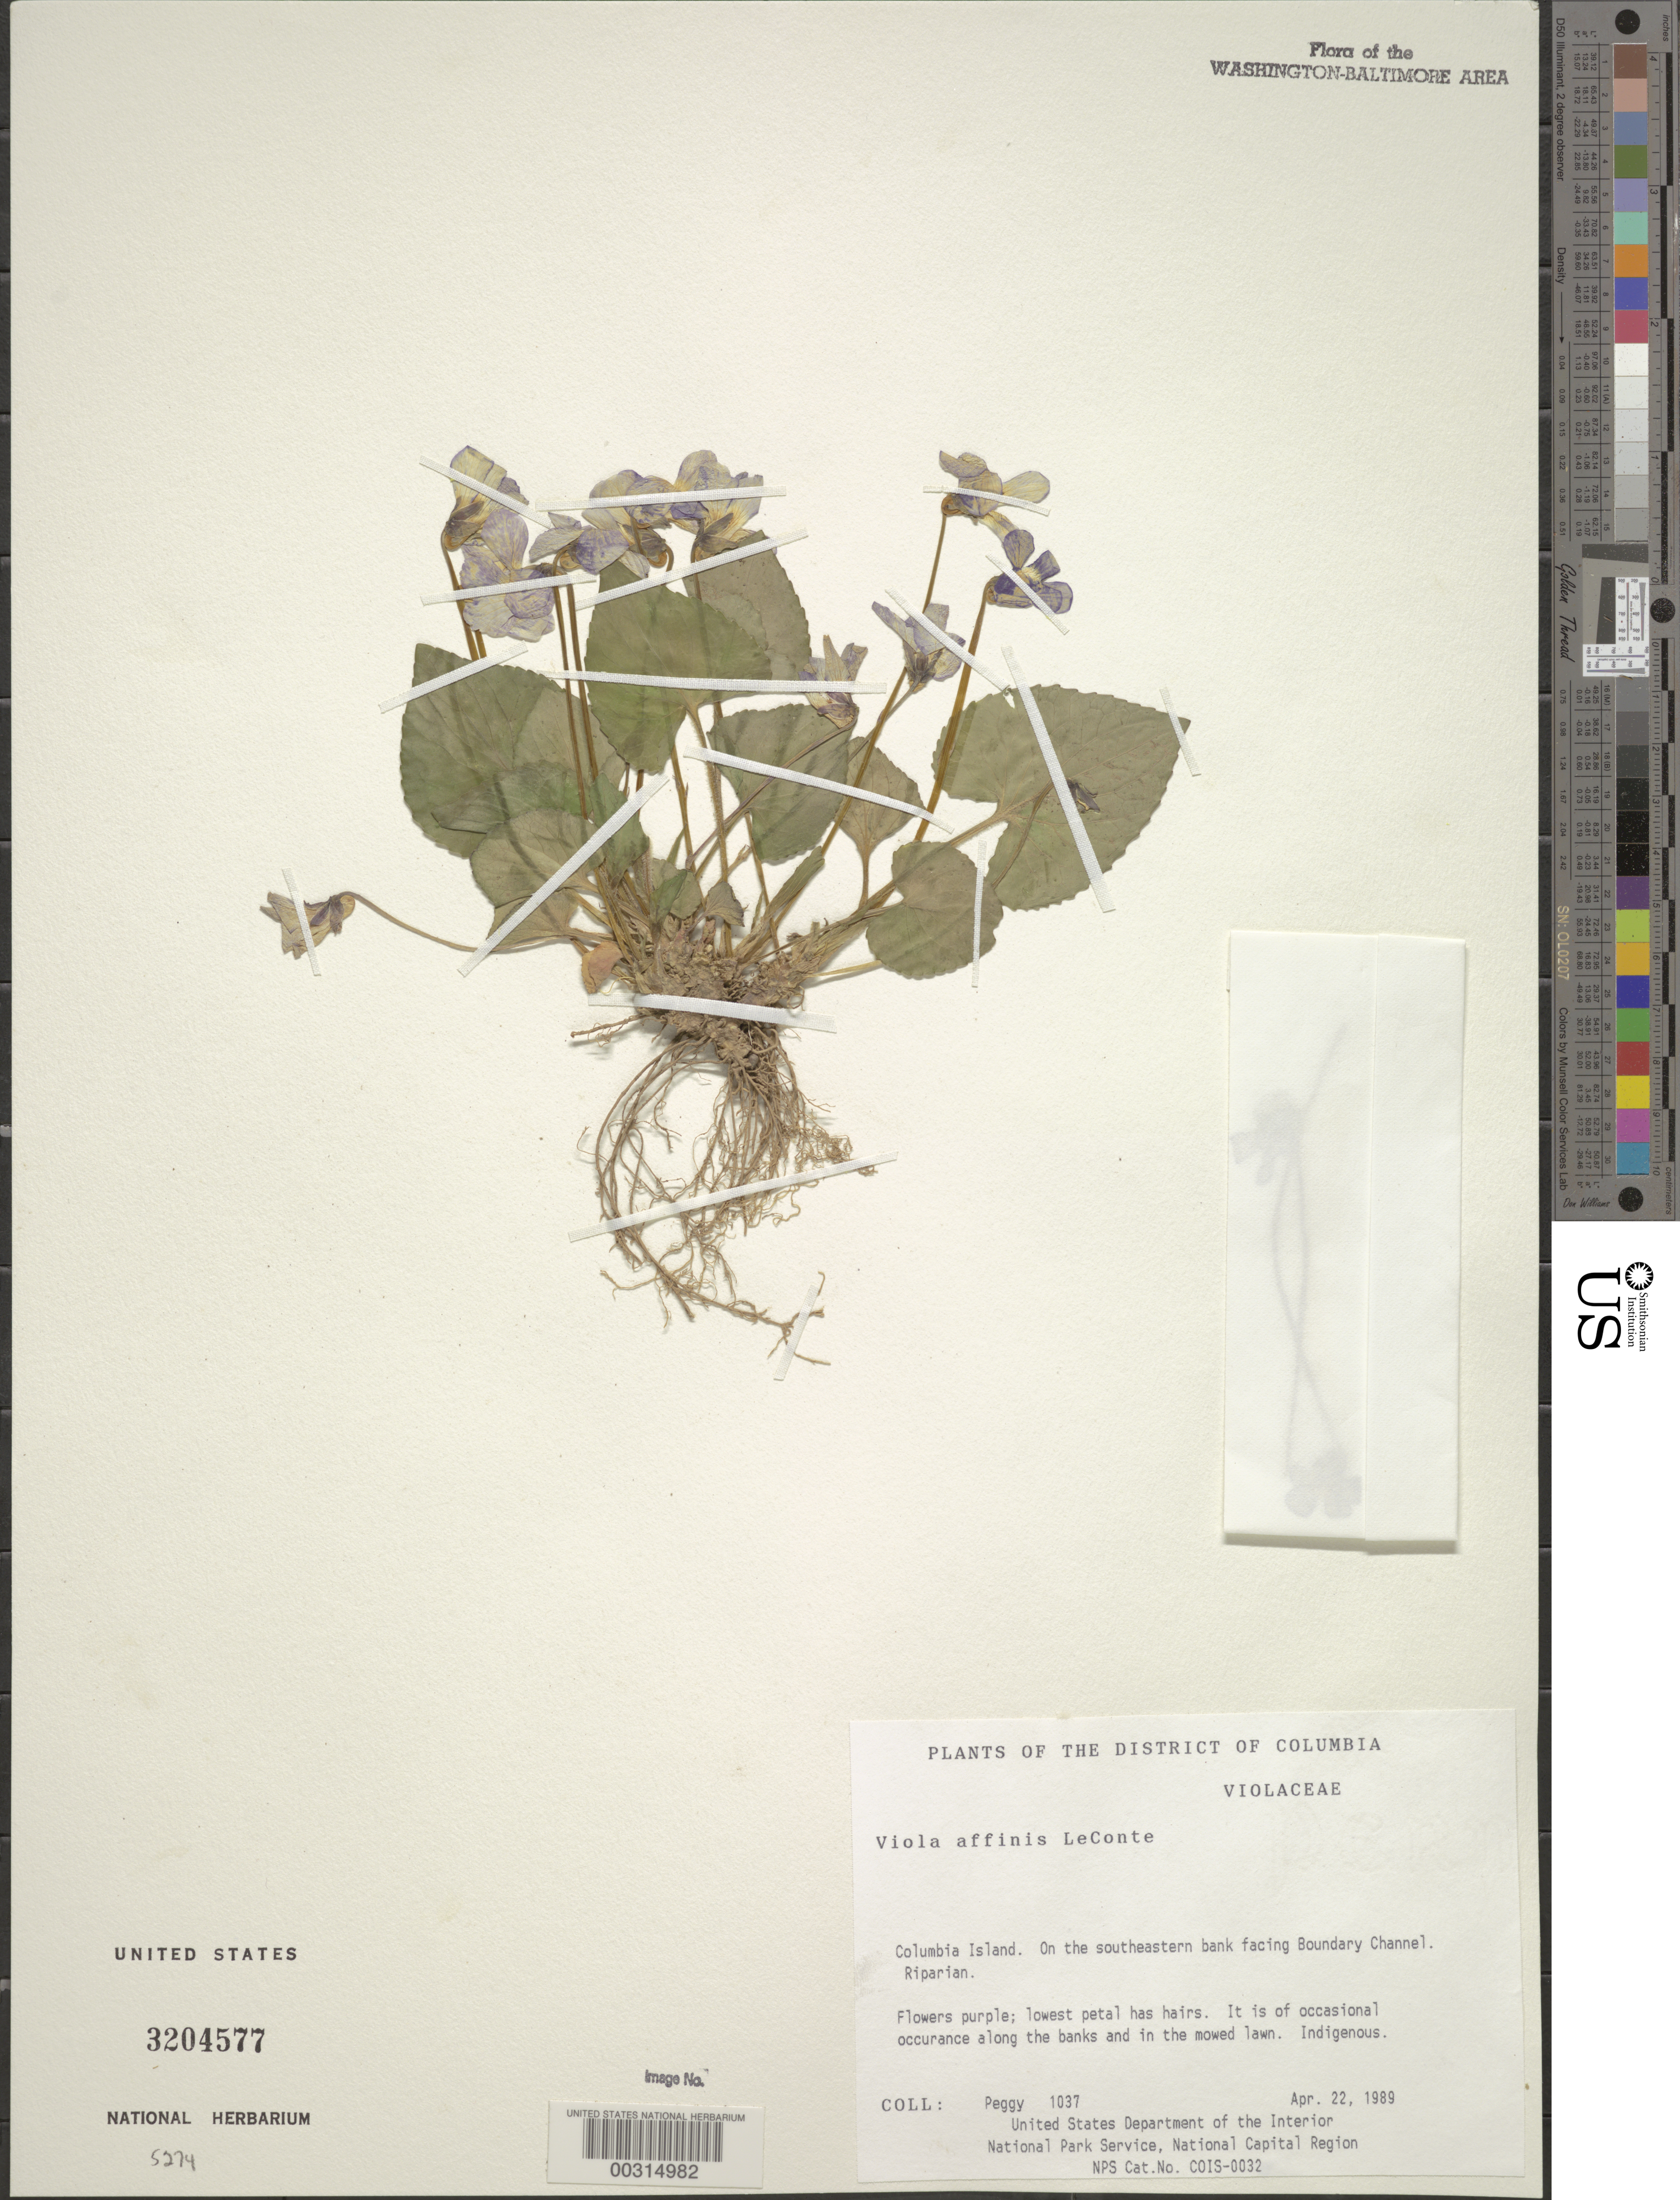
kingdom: Plantae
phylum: Tracheophyta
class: Magnoliopsida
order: Malpighiales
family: Violaceae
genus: Viola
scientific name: Viola sororia var. affinis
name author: (LeConte) McKinney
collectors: P. Fleming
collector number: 1037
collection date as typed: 22 Apr 1989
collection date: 1989-04-22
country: United States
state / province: District of Columbia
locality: Columbia Island, SE end of Island facing Boundary Channel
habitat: Along banks in mowed lawn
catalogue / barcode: US 3204577